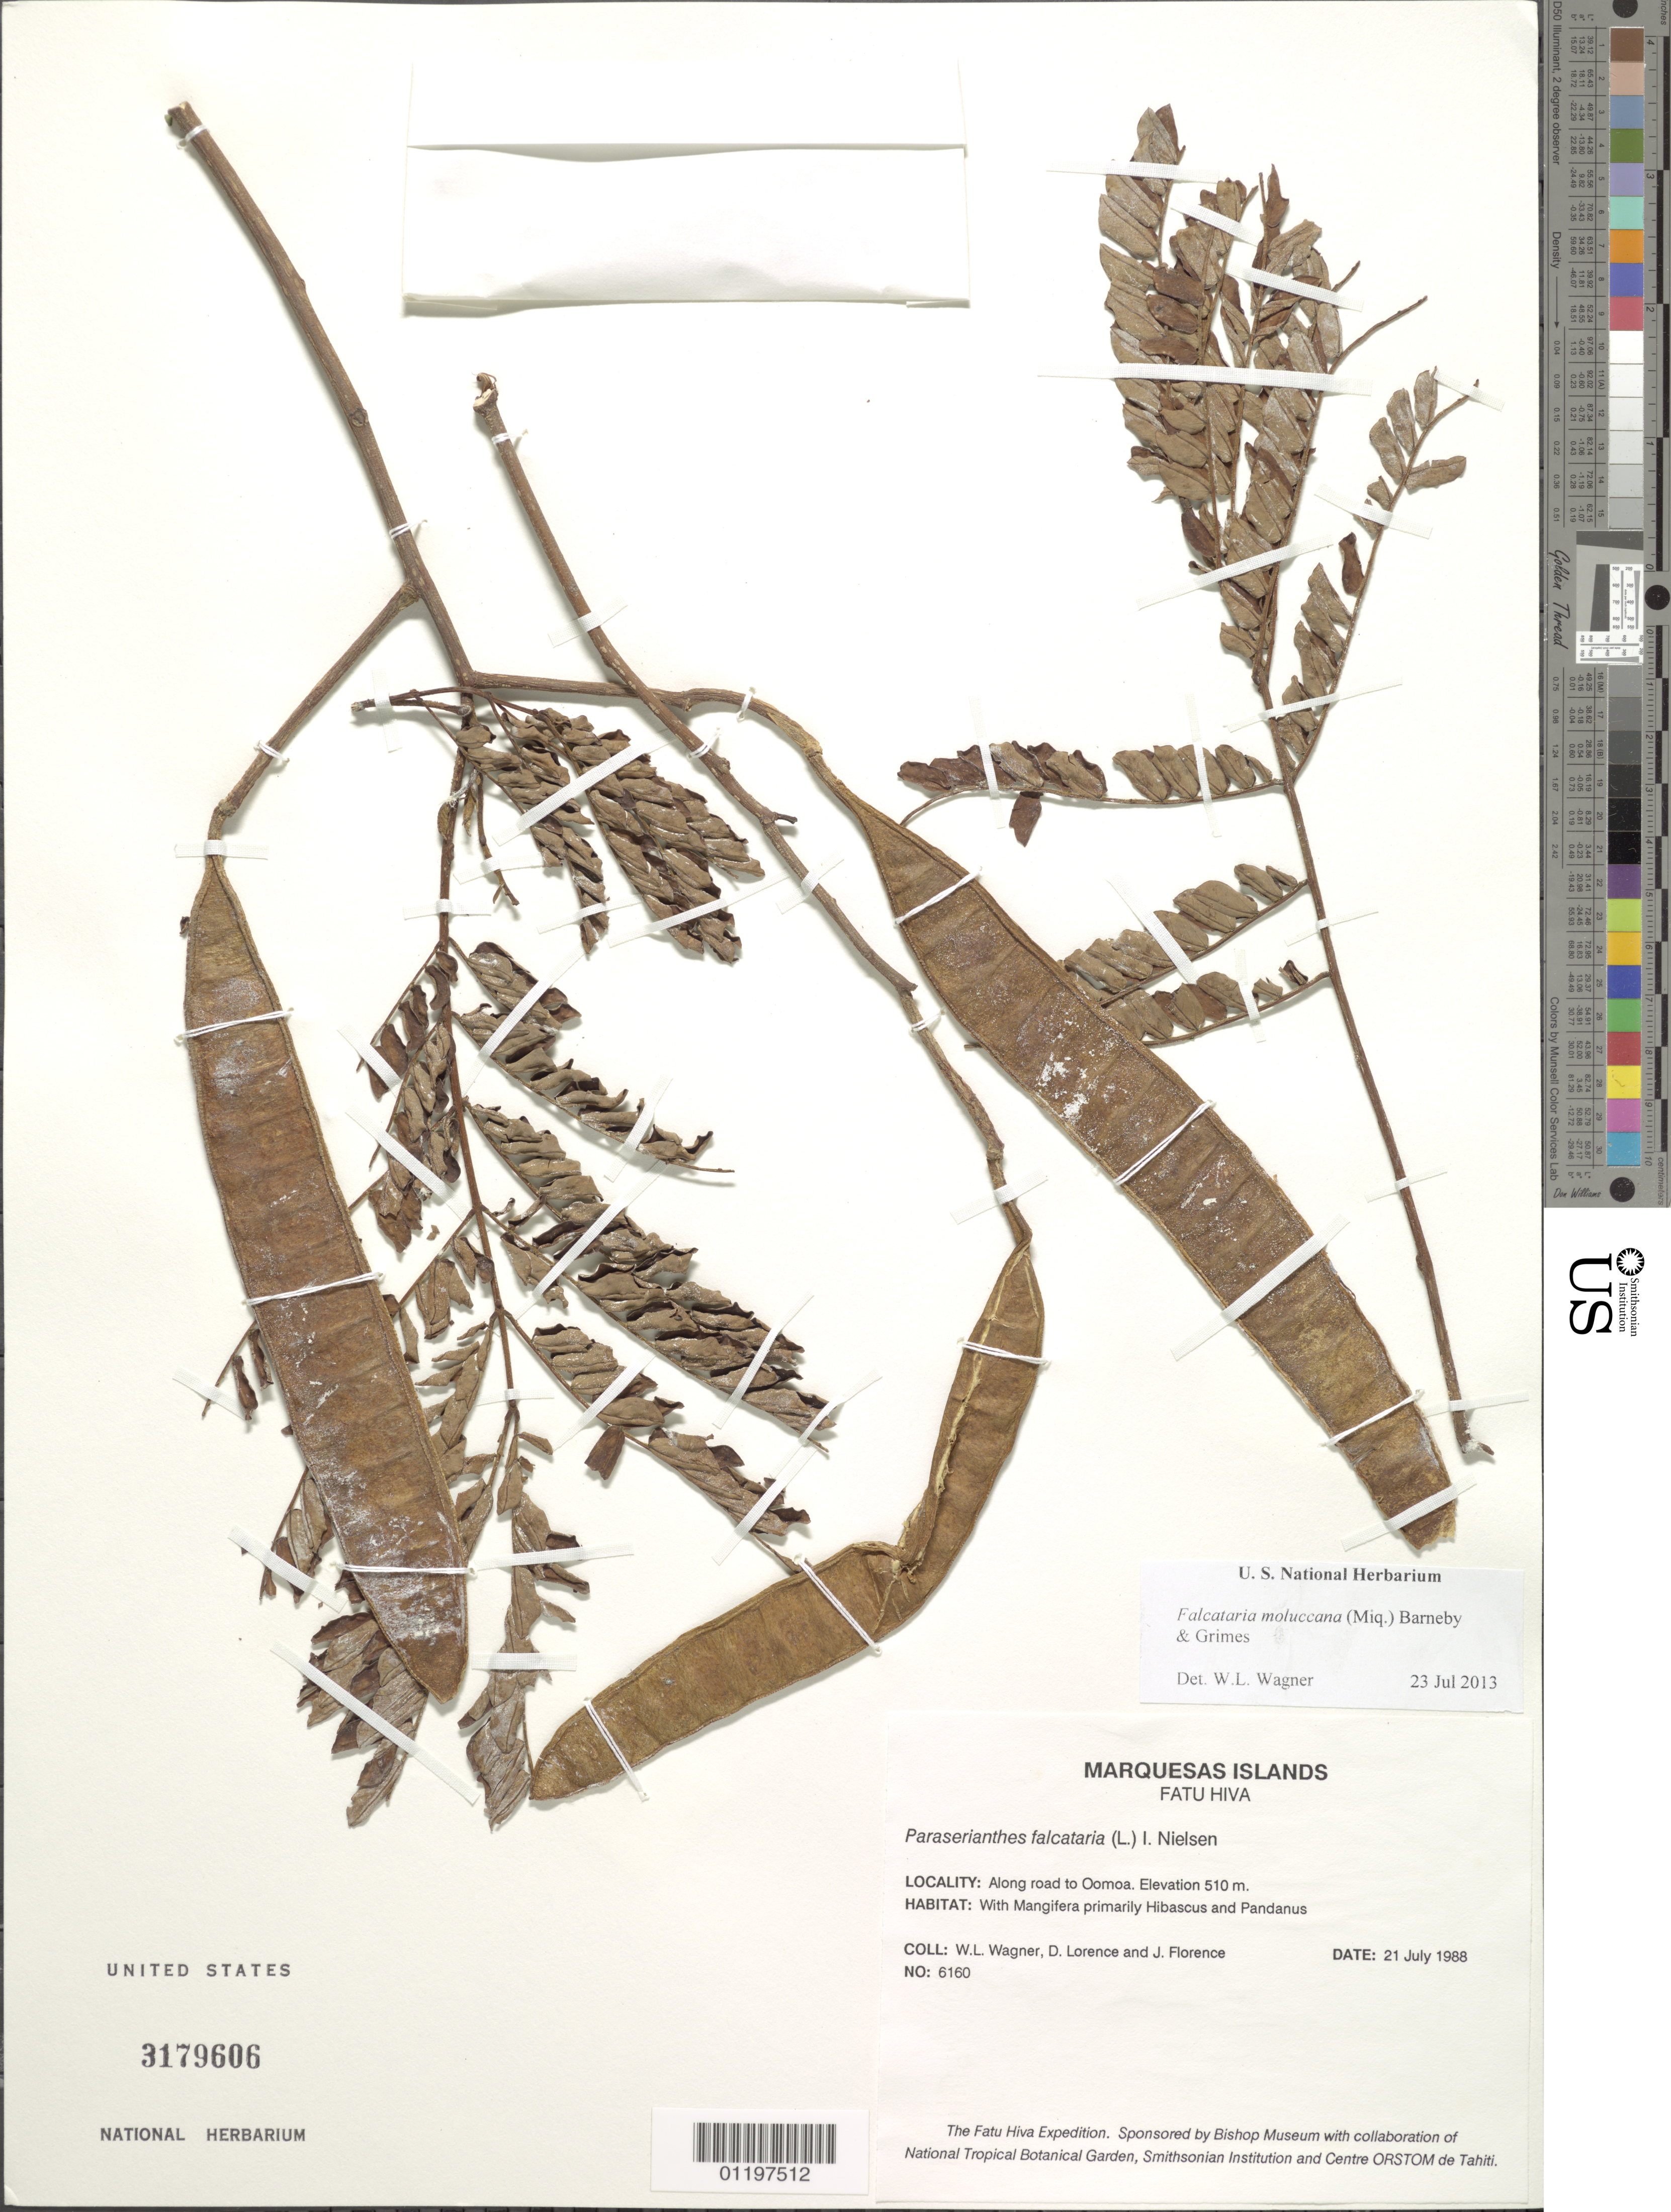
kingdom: Plantae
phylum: Tracheophyta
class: Magnoliopsida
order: Fabales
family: Fabaceae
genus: Falcataria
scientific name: Falcataria moluccana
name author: (Miq.) Barneby & Grimes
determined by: Florence, J.; Wagner, W. L.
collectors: W. L. Wagner, D. Lorence & J. Florence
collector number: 6160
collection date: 1988-07-21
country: French Polynesia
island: Fatu Hiva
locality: along road to 'Omo'a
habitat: With Mangifera primarily Hibiscus and Pandanus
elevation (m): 510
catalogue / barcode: US 3179606